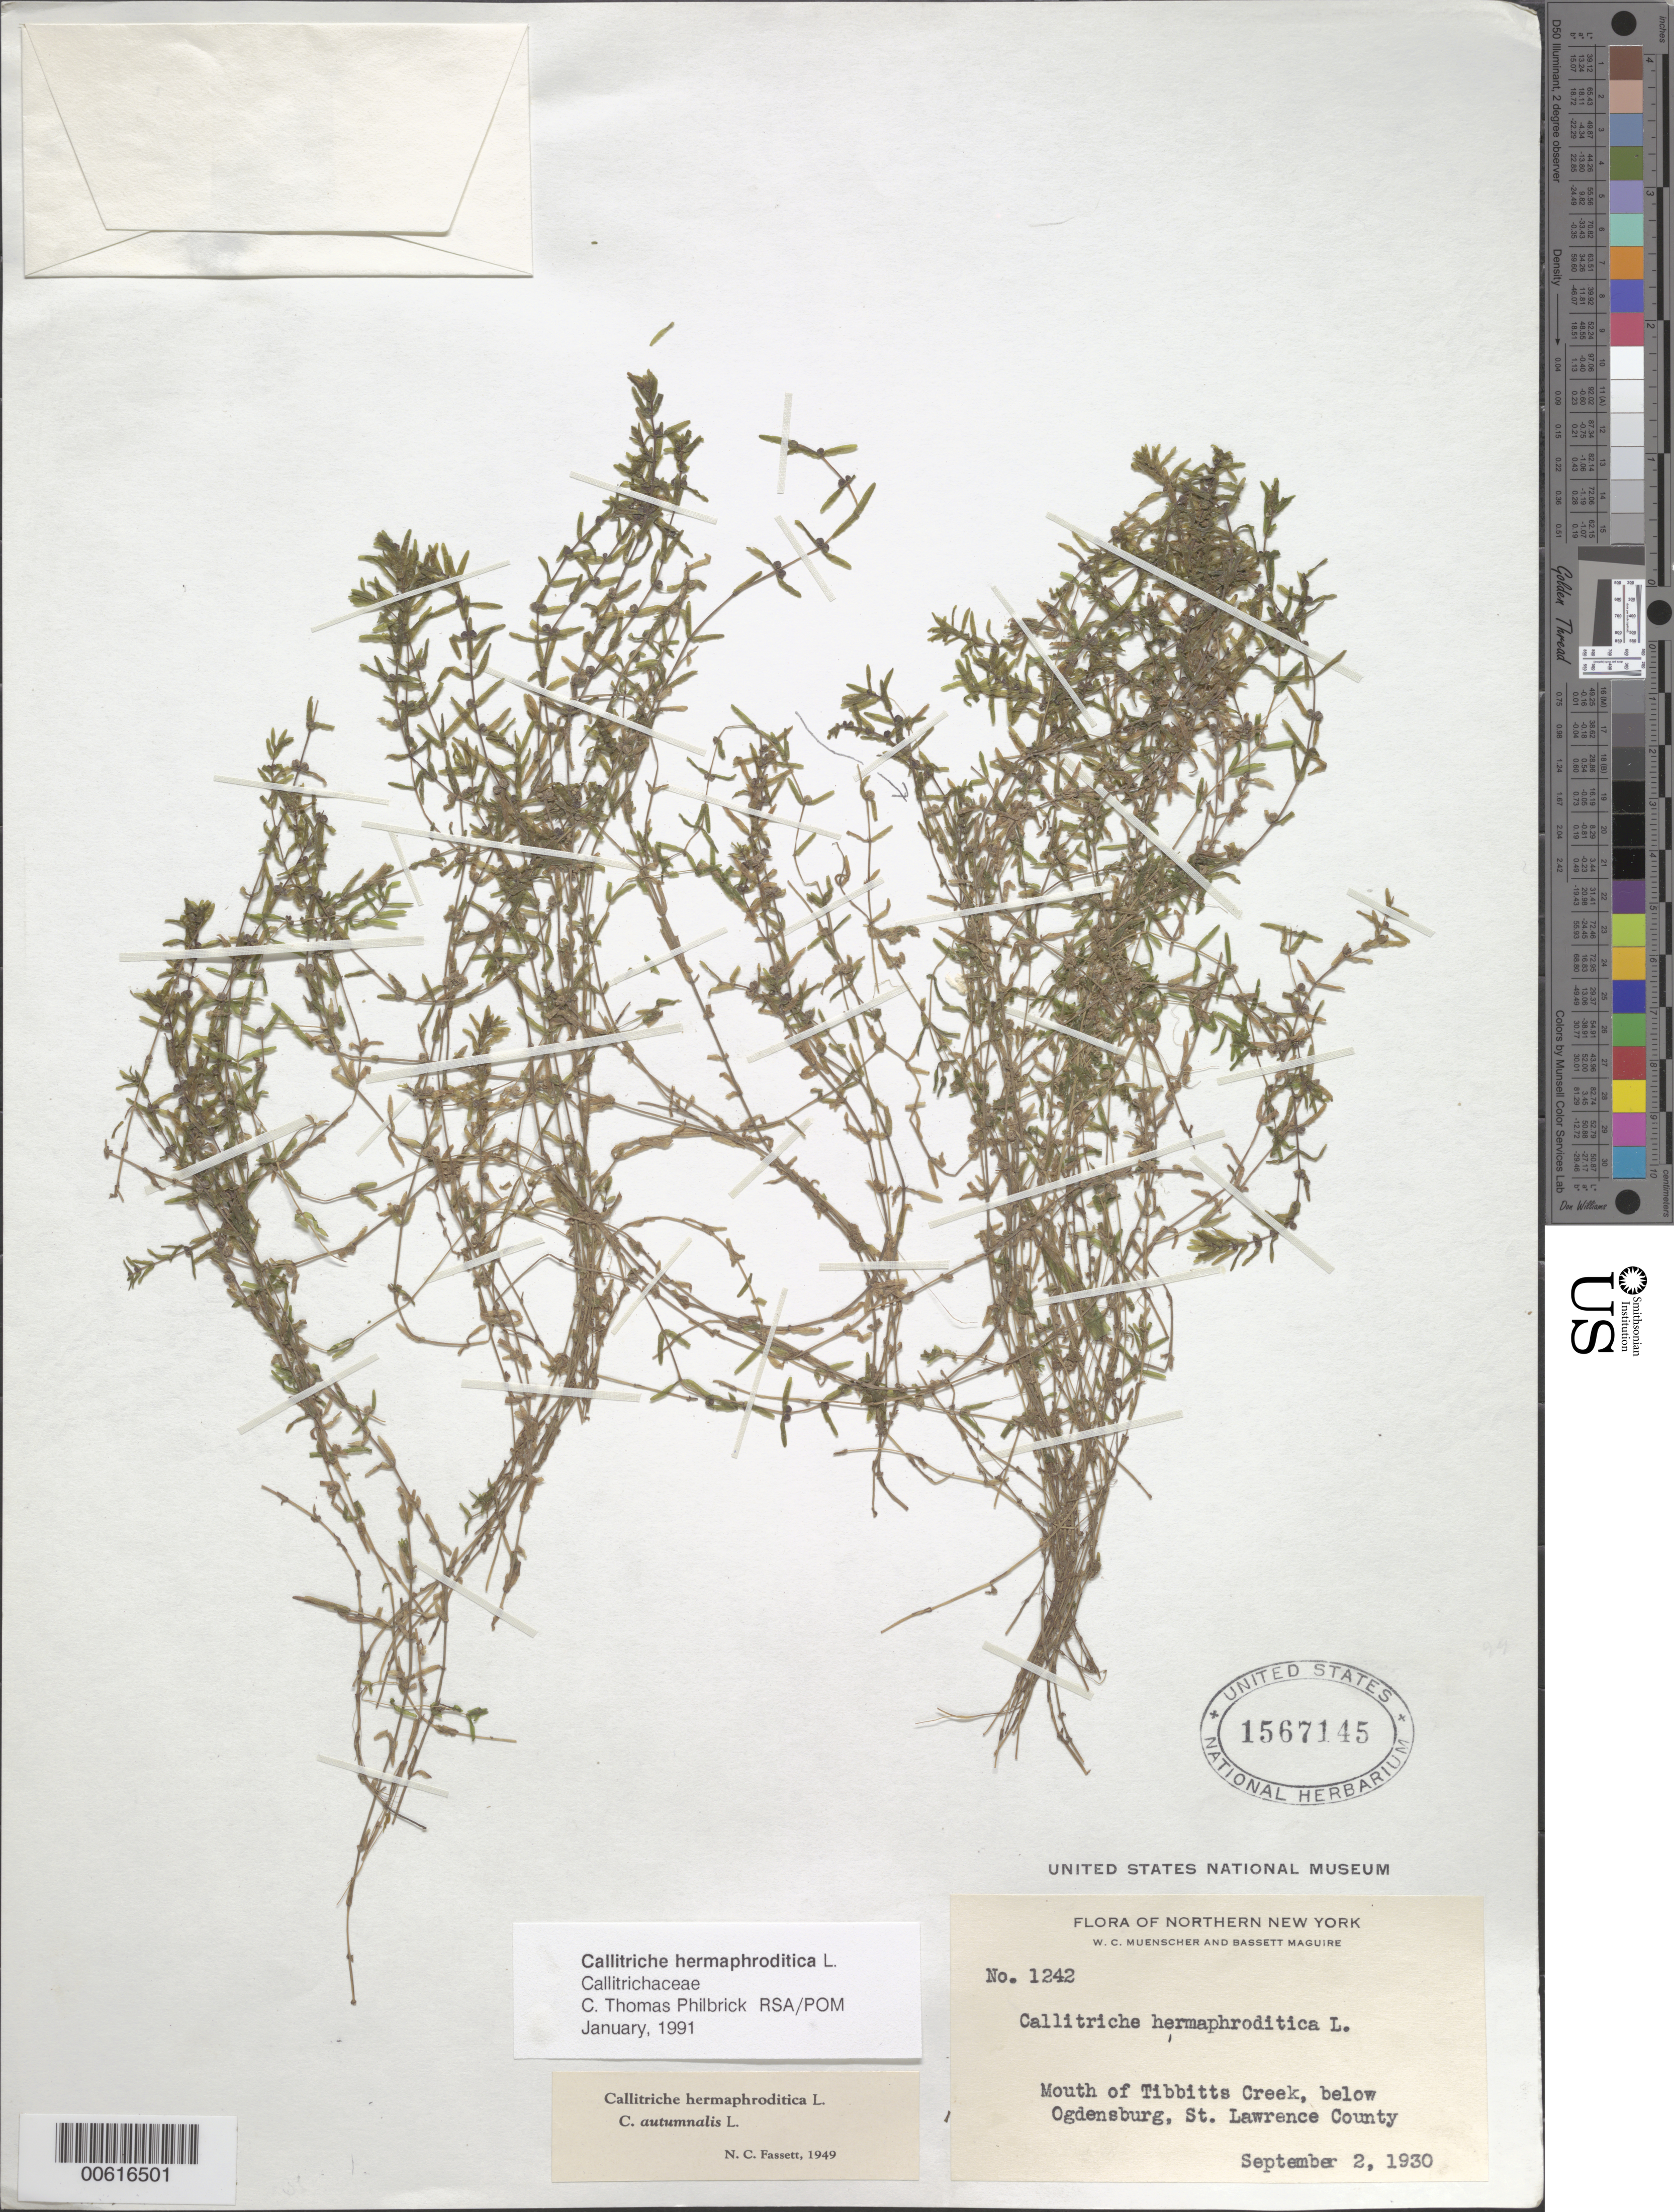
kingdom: Plantae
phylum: Tracheophyta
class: Magnoliopsida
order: Lamiales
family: Plantaginaceae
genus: Callitriche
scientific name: Callitriche hermaphroditica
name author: L.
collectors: W. Muenscher & B. Maguire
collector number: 1242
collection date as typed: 02 Sep 1930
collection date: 1930-09-02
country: United States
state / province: New York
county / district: St. Lawrence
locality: Mouth of Tibbitts Creek, below Ogdensburg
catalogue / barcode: US 1567145